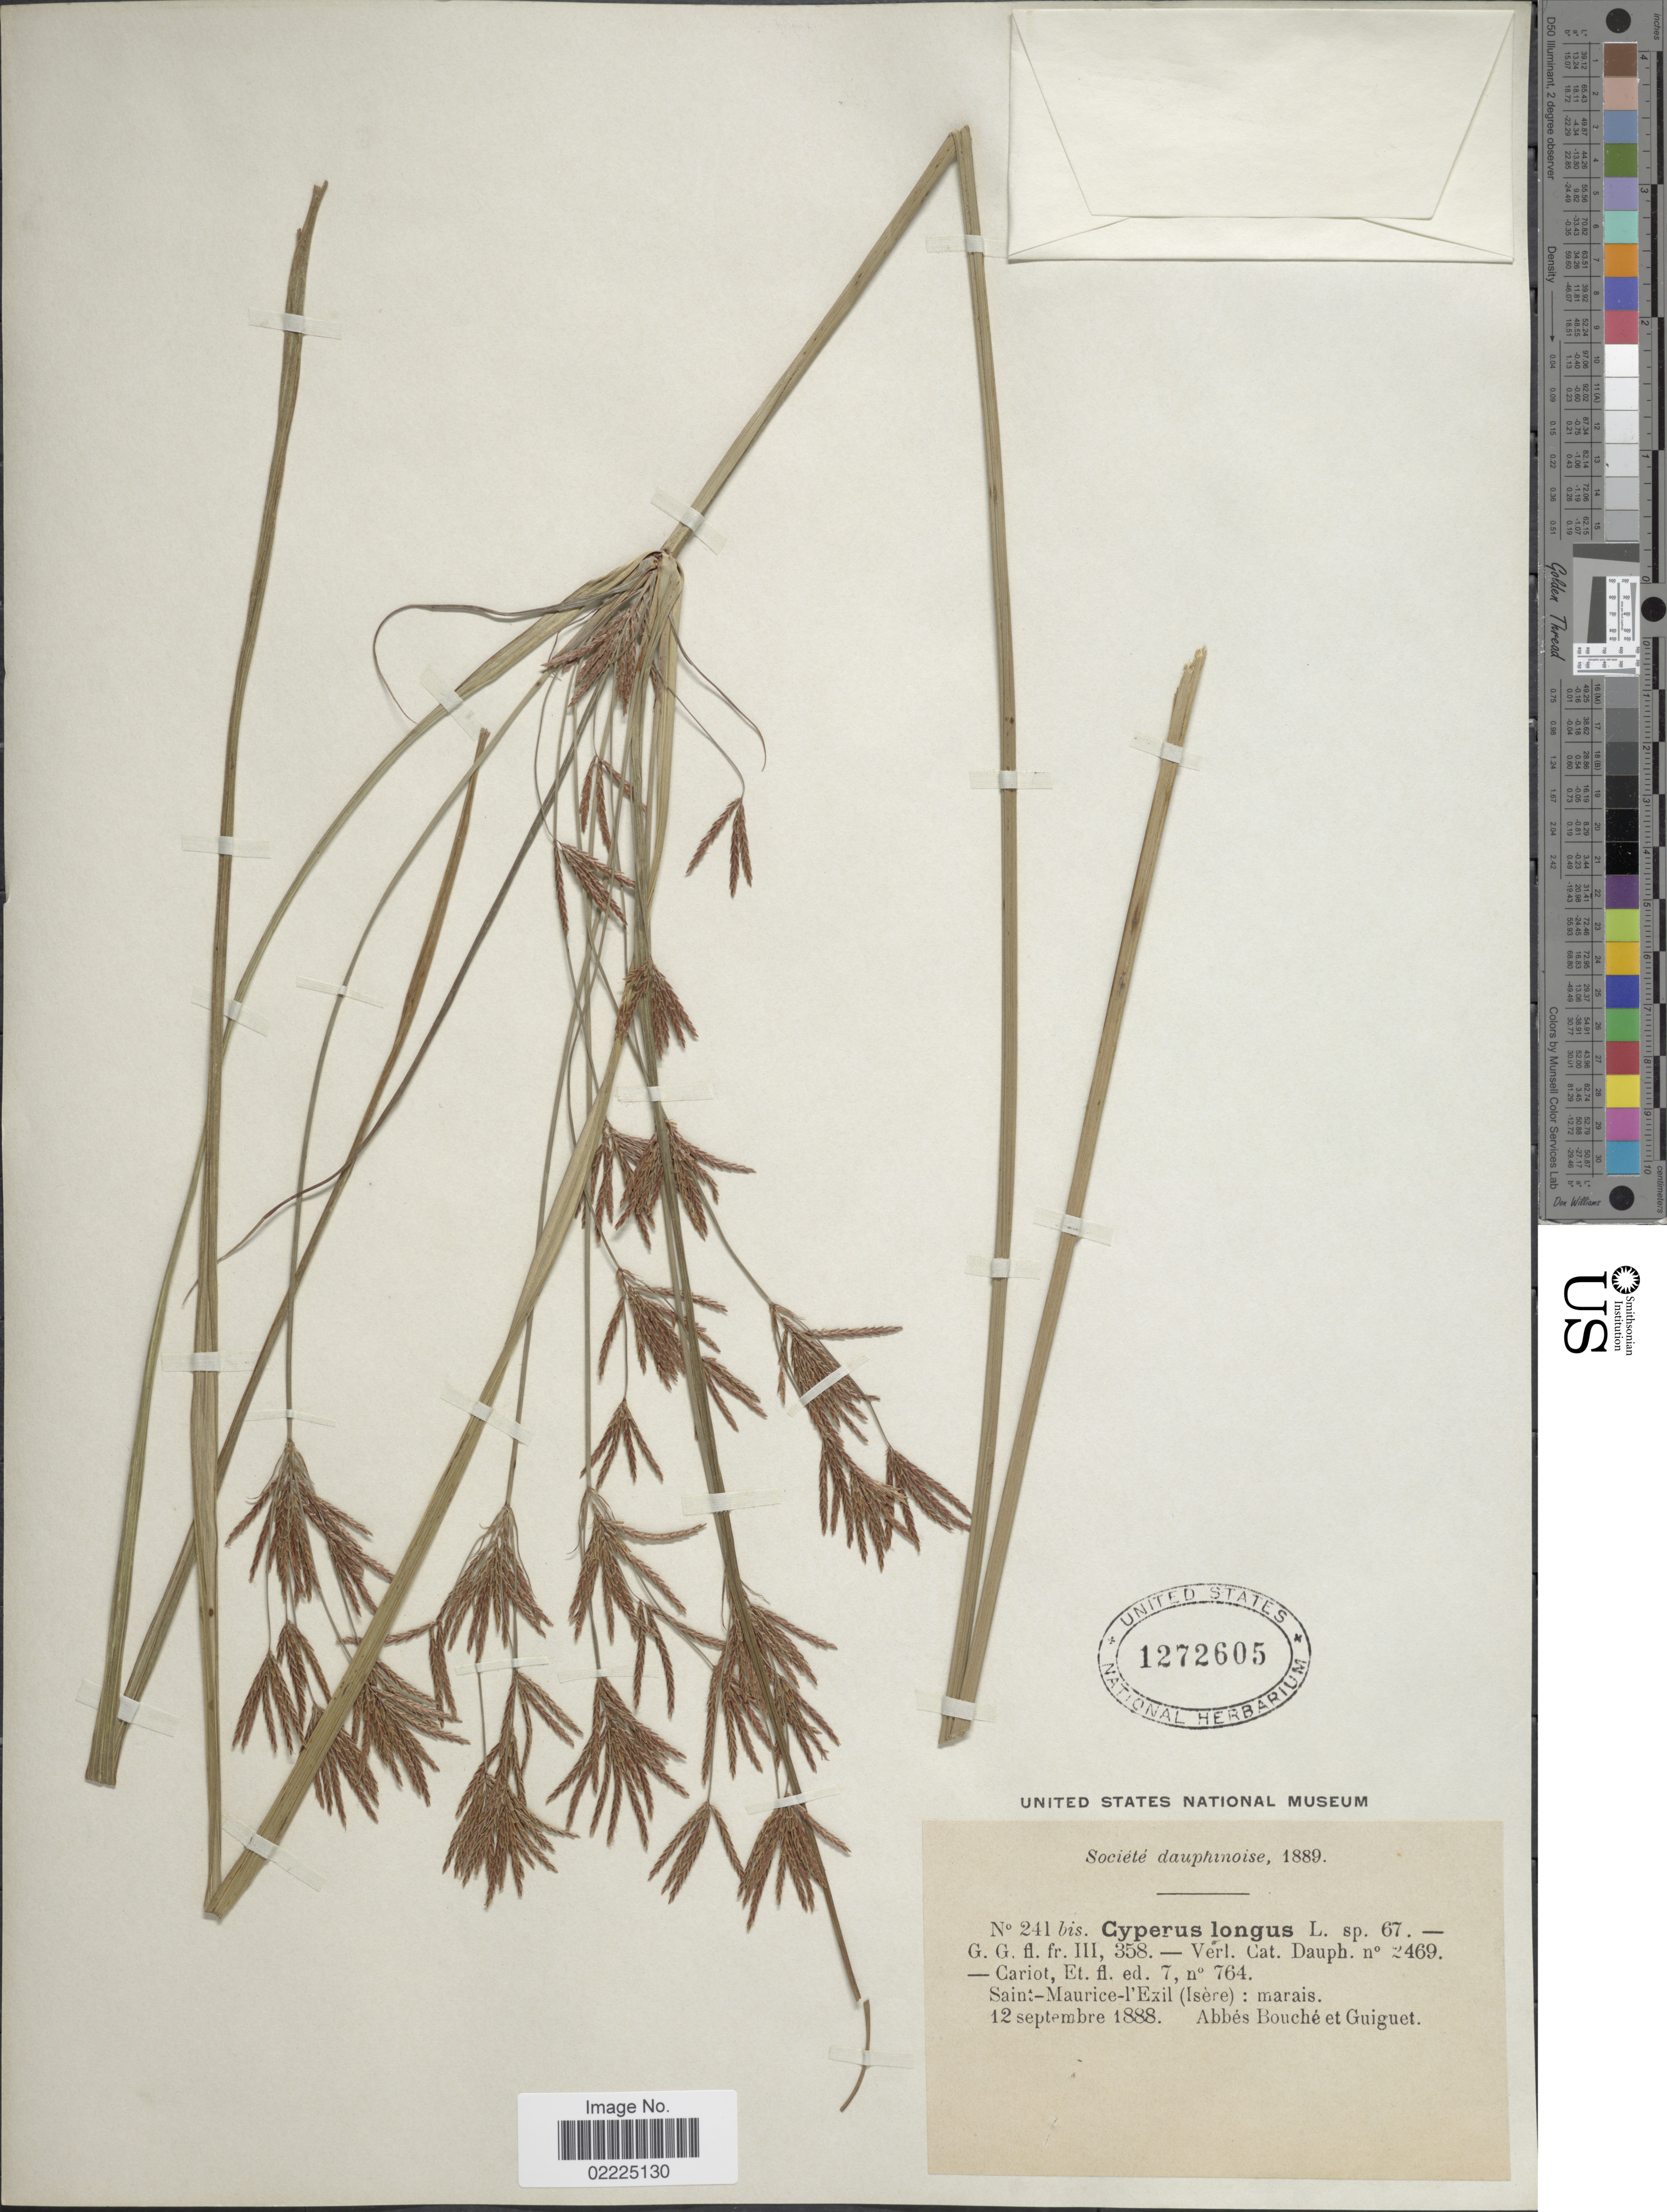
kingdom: Plantae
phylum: Tracheophyta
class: Liliopsida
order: Poales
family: Cyperaceae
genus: Cyperus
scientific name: Cyperus longus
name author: L.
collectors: A. Bouche & Guiguet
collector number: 241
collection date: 1888-09-12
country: France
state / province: Auvergne-Rhône-Alpes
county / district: Isère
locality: Societe dauohinoise, Saint Maurice l'Exil (Isere): marais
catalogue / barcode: US 1272605